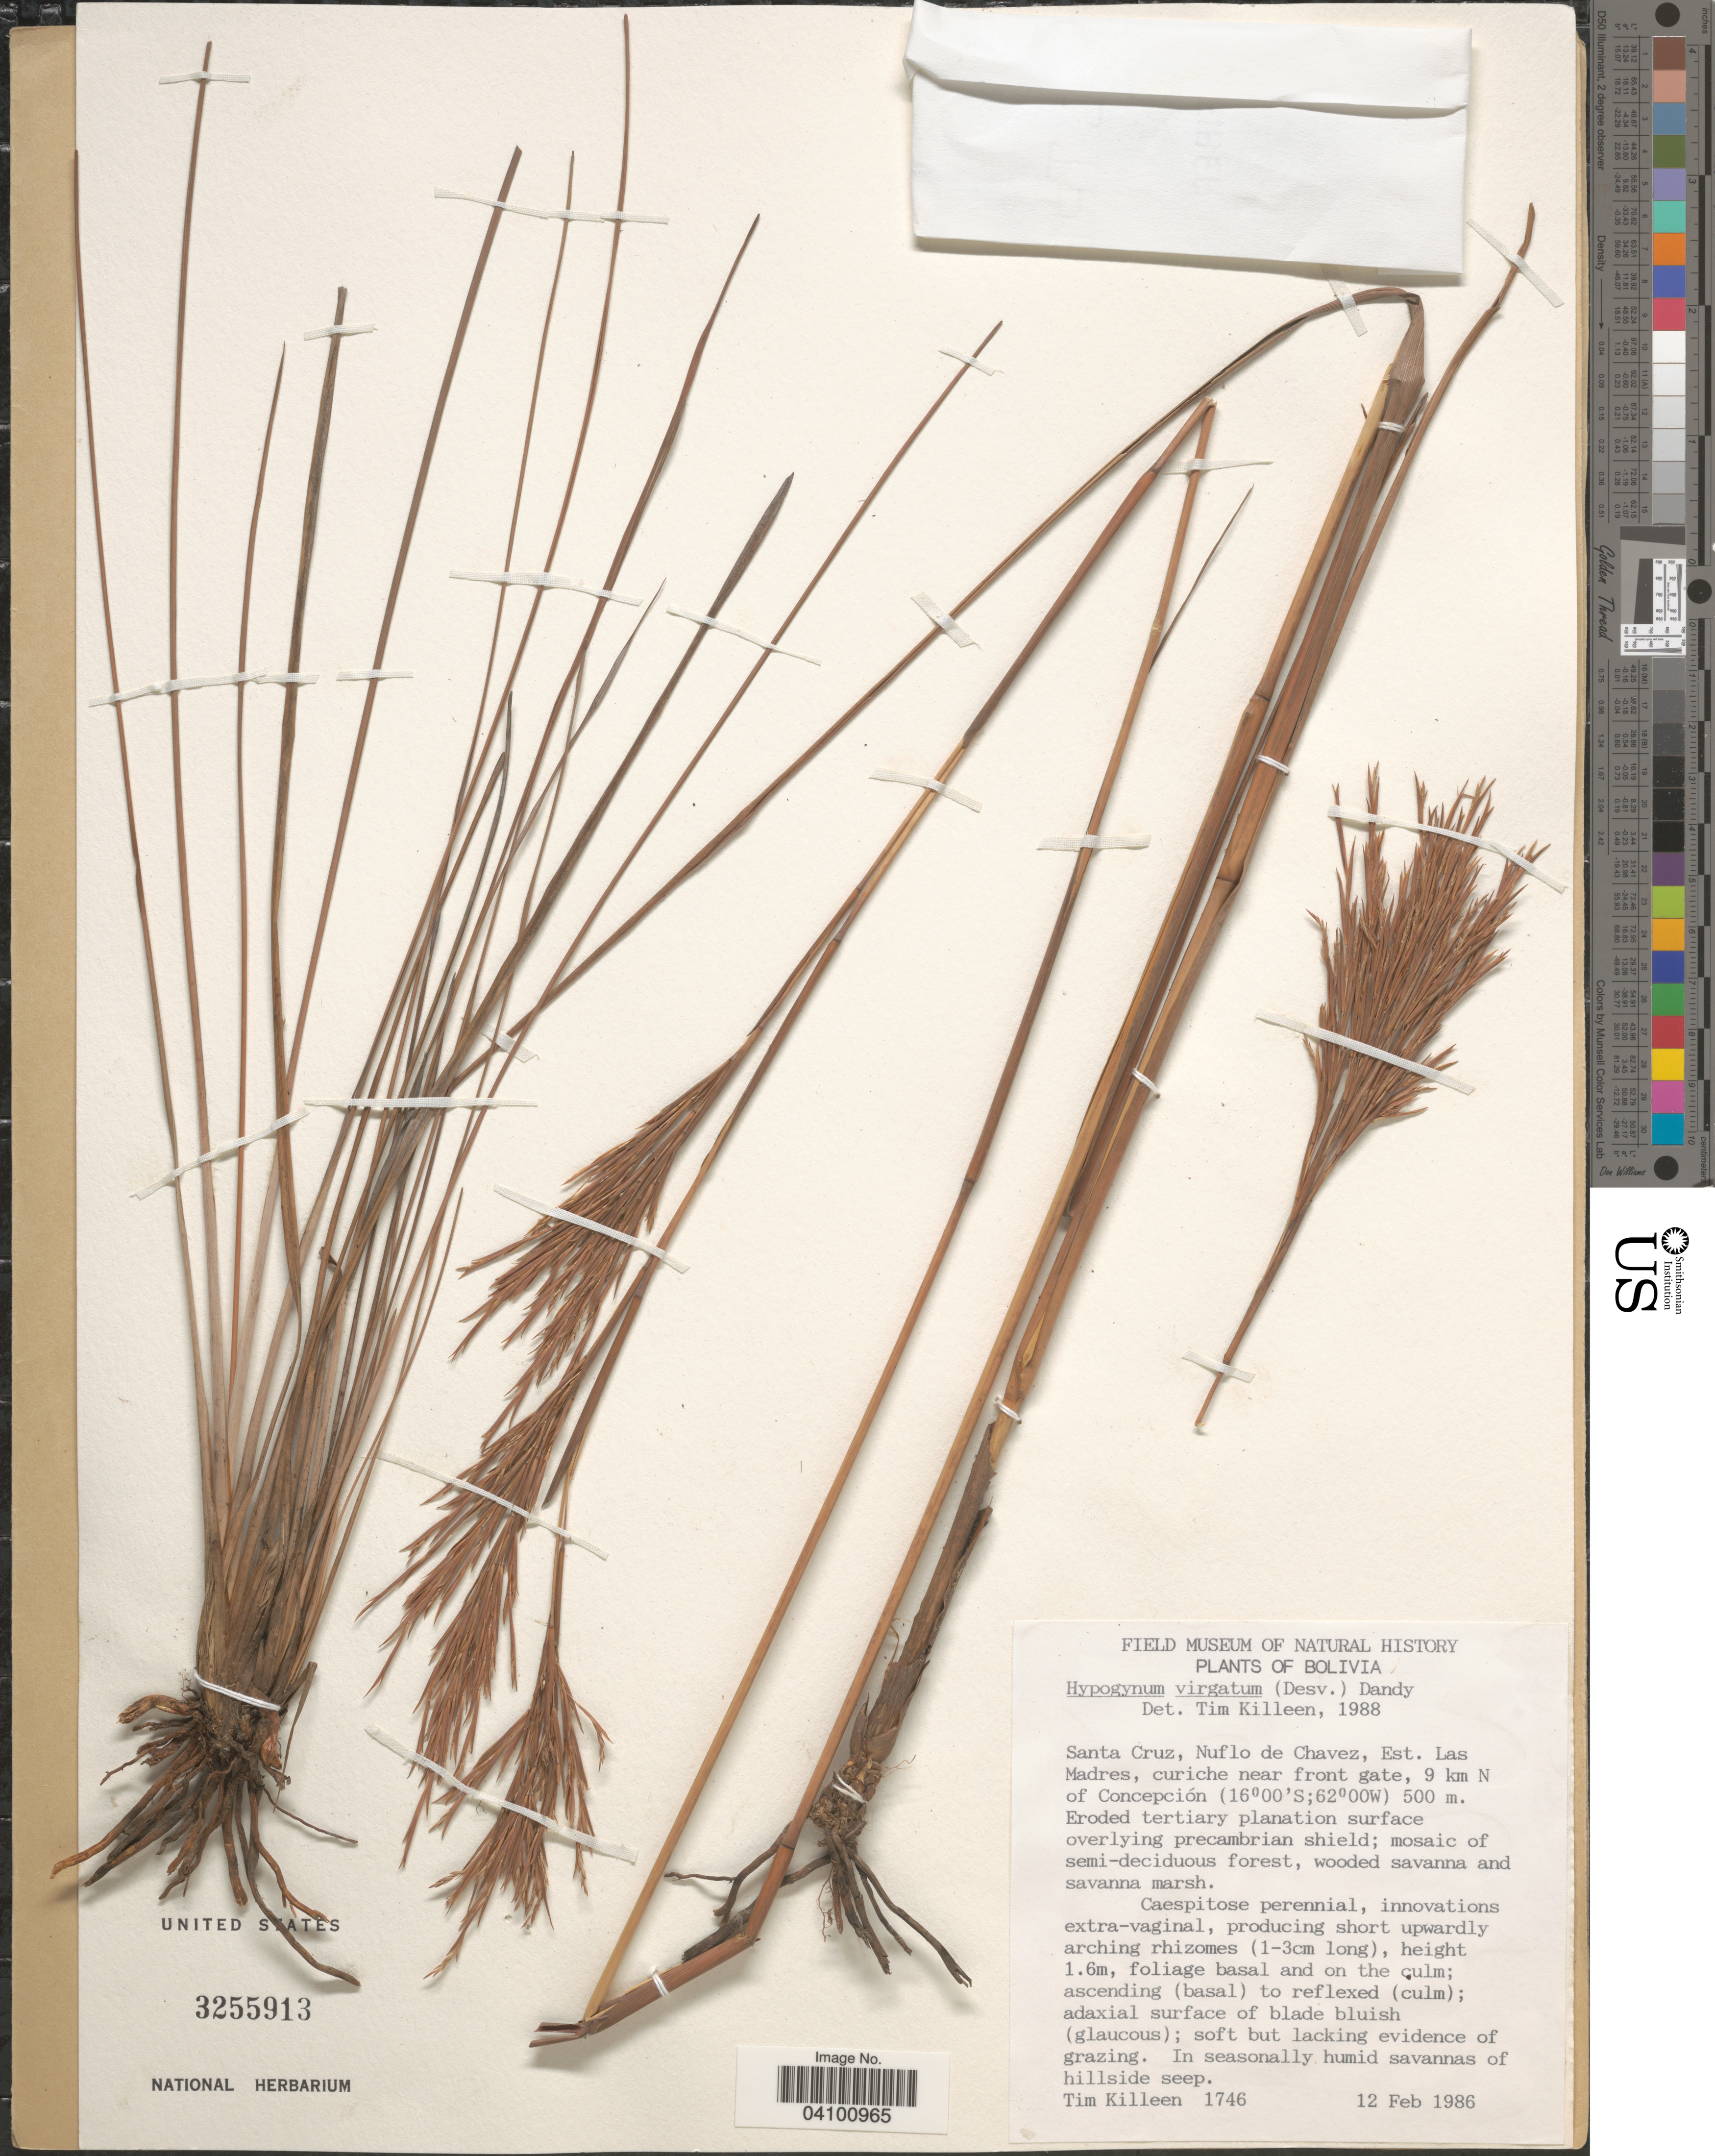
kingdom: Plantae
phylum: Tracheophyta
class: Liliopsida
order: Poales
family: Poaceae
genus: Andropogon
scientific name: Andropogon virgatus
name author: Desv. ex Ham.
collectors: T. J. Killeen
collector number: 1746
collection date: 1986-02-12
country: Bolivia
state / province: Santa Cruz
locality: Nuflo de Chavez, Est. Las Madres, curiche near front gate, 9 km N of Concepción.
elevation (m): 500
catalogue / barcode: US 3255913